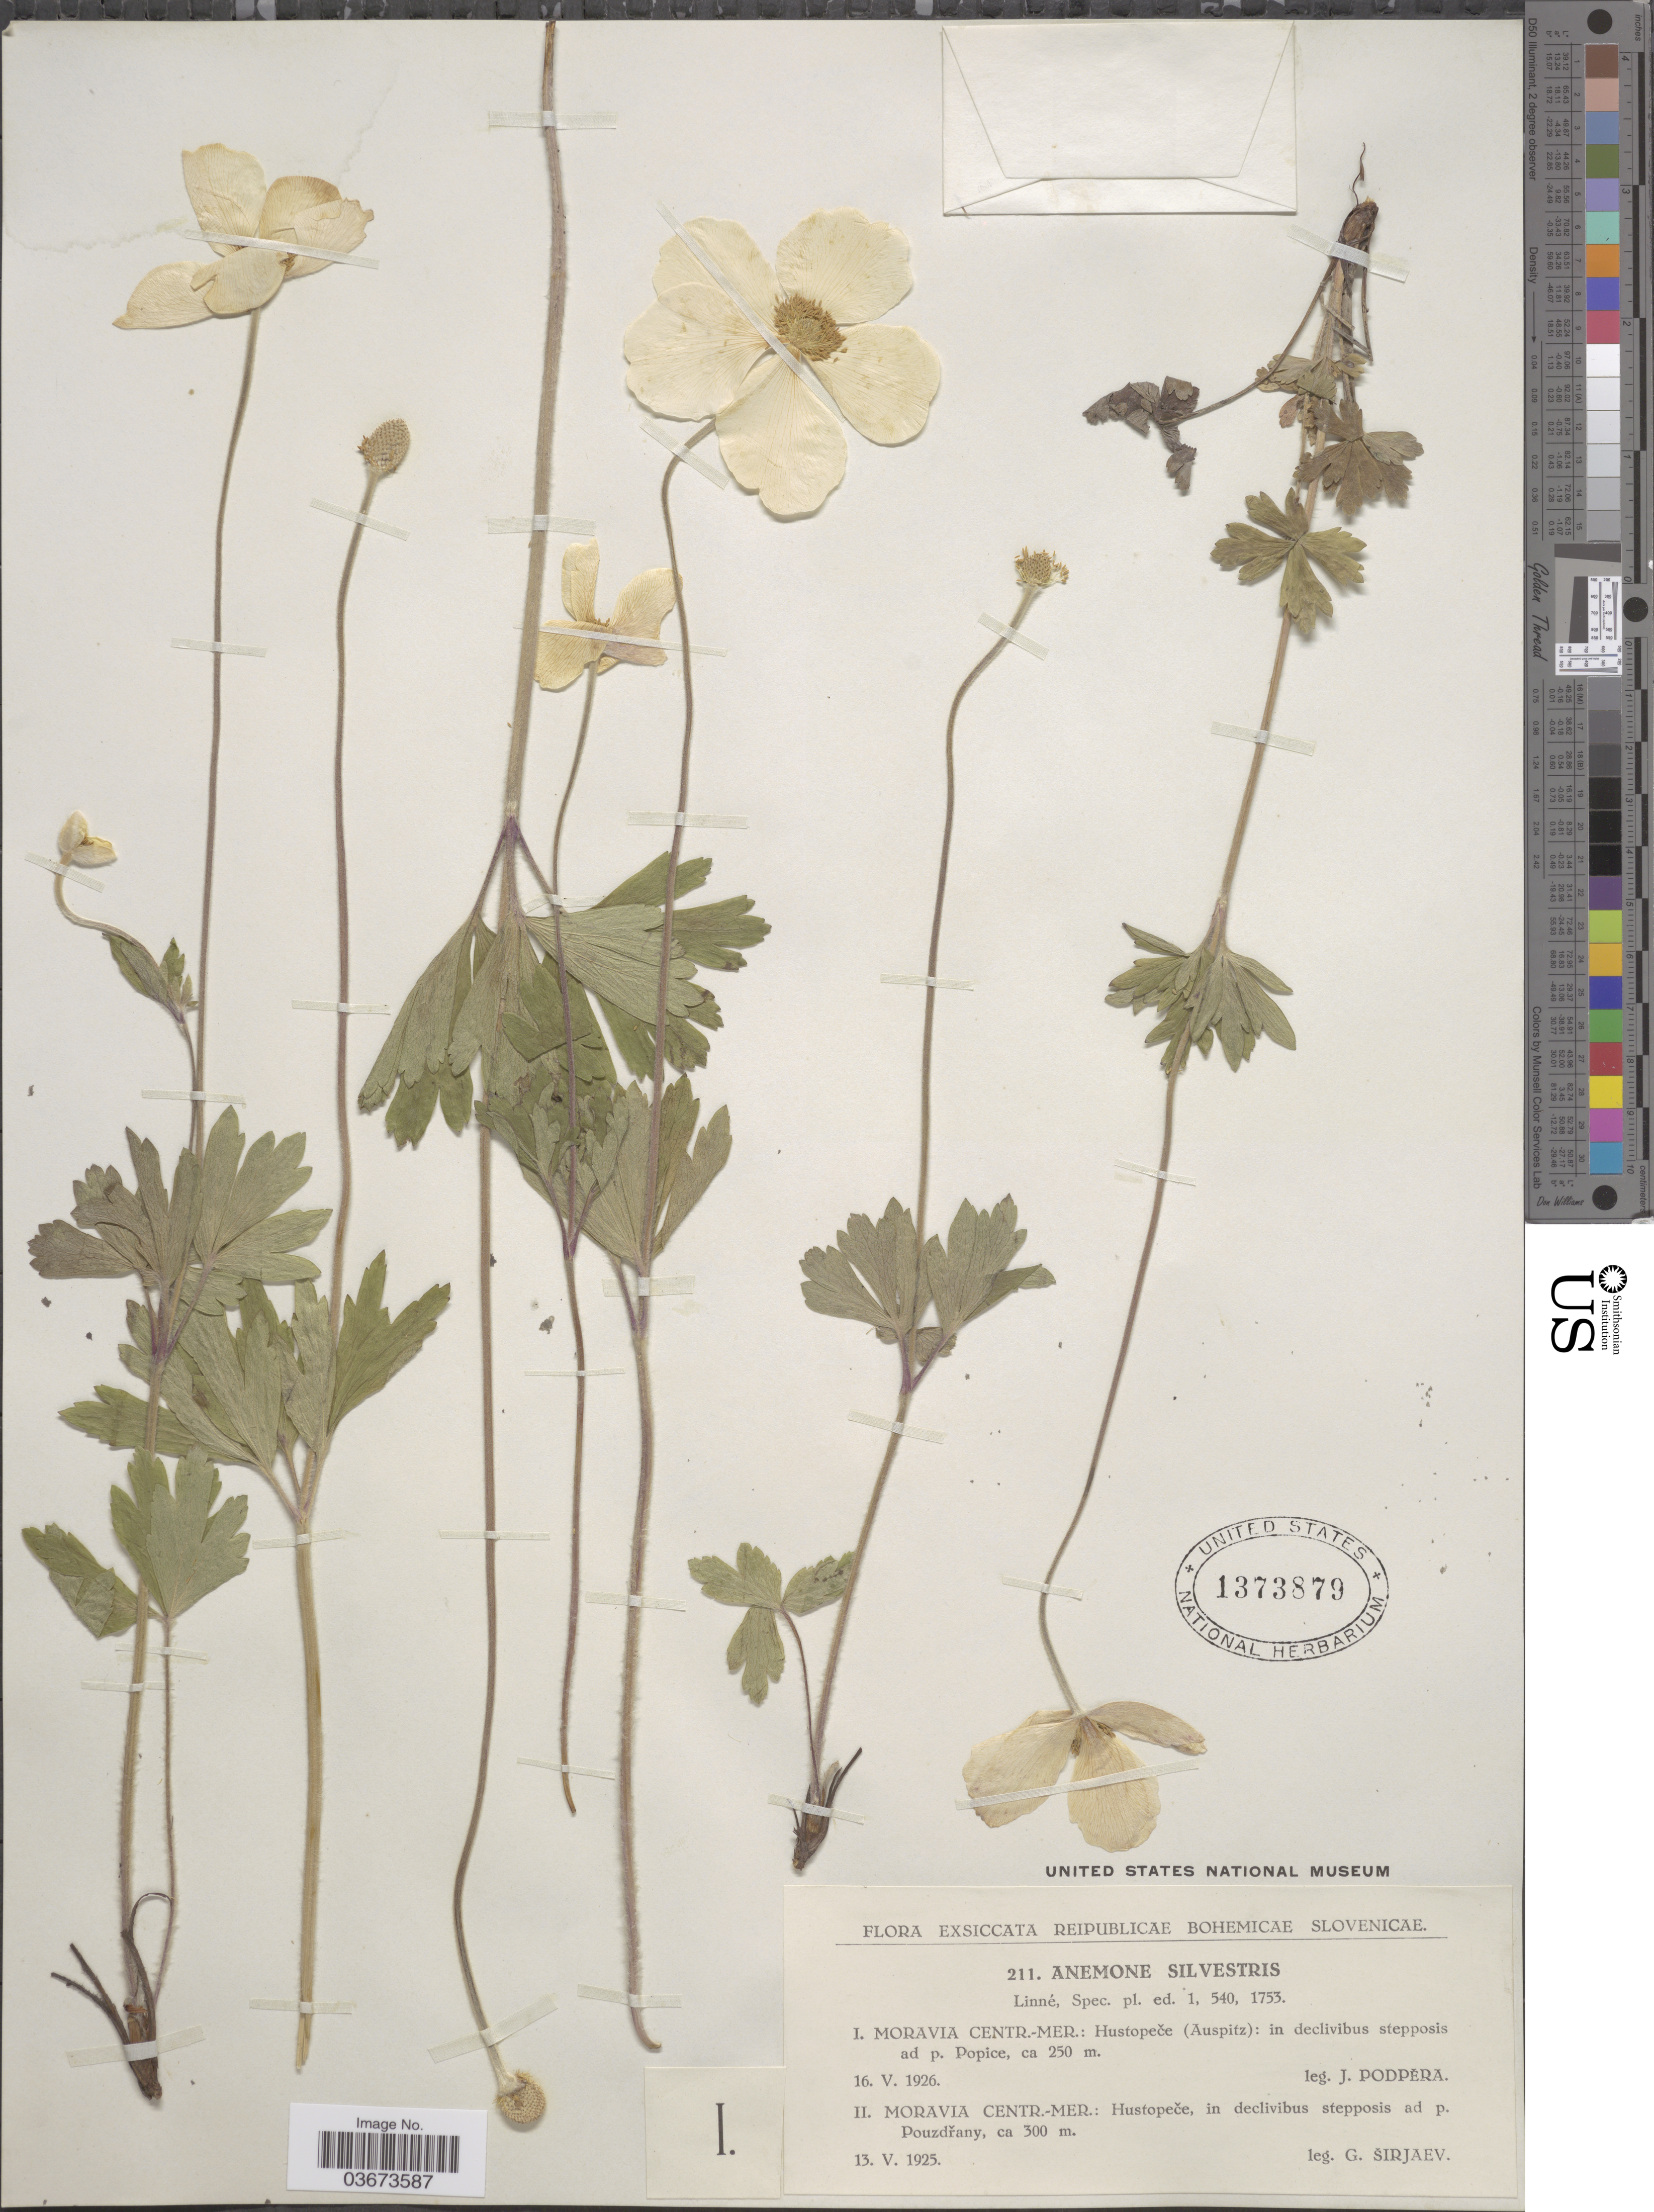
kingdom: Plantae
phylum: Tracheophyta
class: Magnoliopsida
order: Ranunculales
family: Ranunculaceae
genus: Anemone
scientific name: Anemone sylvestris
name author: L.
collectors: J. Podpera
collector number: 211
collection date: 1926-05-16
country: Czechia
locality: Moravia Centr.-Mer.: Hustopeče (Auspitz): in declivibus stepposis ad p. Popice.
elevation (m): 250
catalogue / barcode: US 1373879